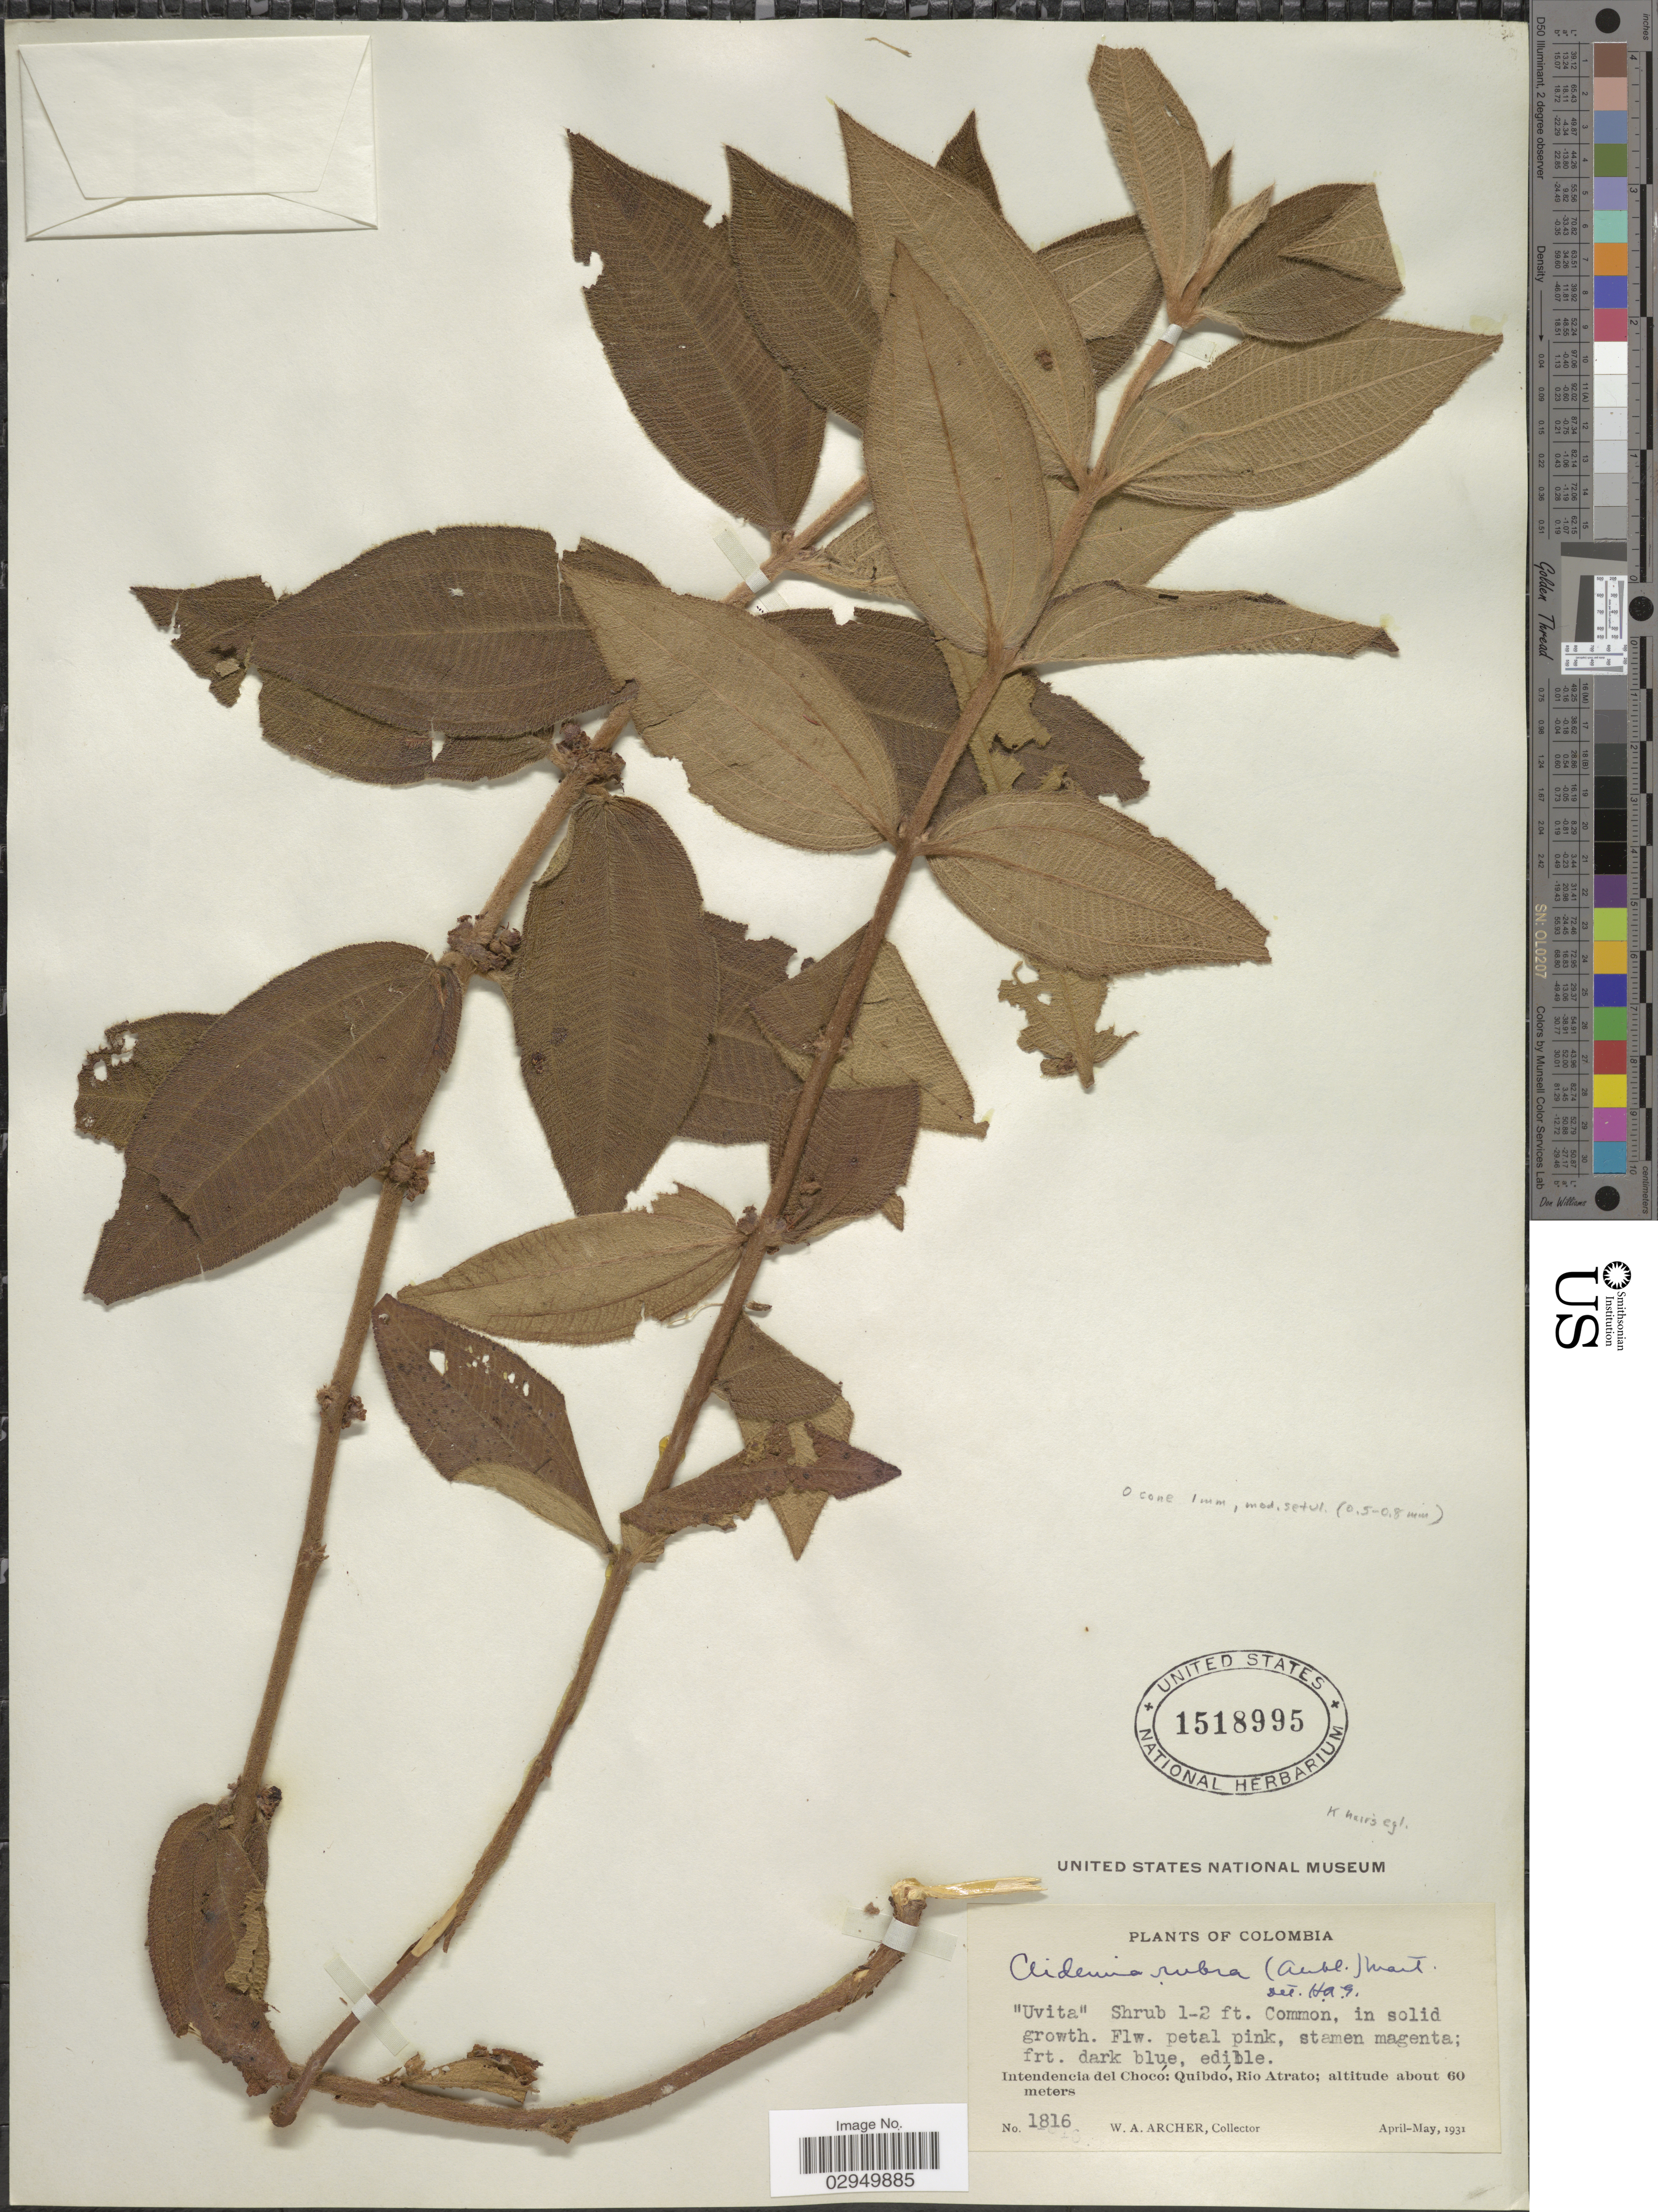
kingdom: Plantae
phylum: Tracheophyta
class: Magnoliopsida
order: Myrtales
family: Melastomataceae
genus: Clidemia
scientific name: Clidemia sericea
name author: D. Don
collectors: W. Archer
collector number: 1816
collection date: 1931-04/1931-05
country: Colombia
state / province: Chocó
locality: Intendencia del Chocó: Quibdó, Rio Atrato.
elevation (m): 60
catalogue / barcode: US 1518995